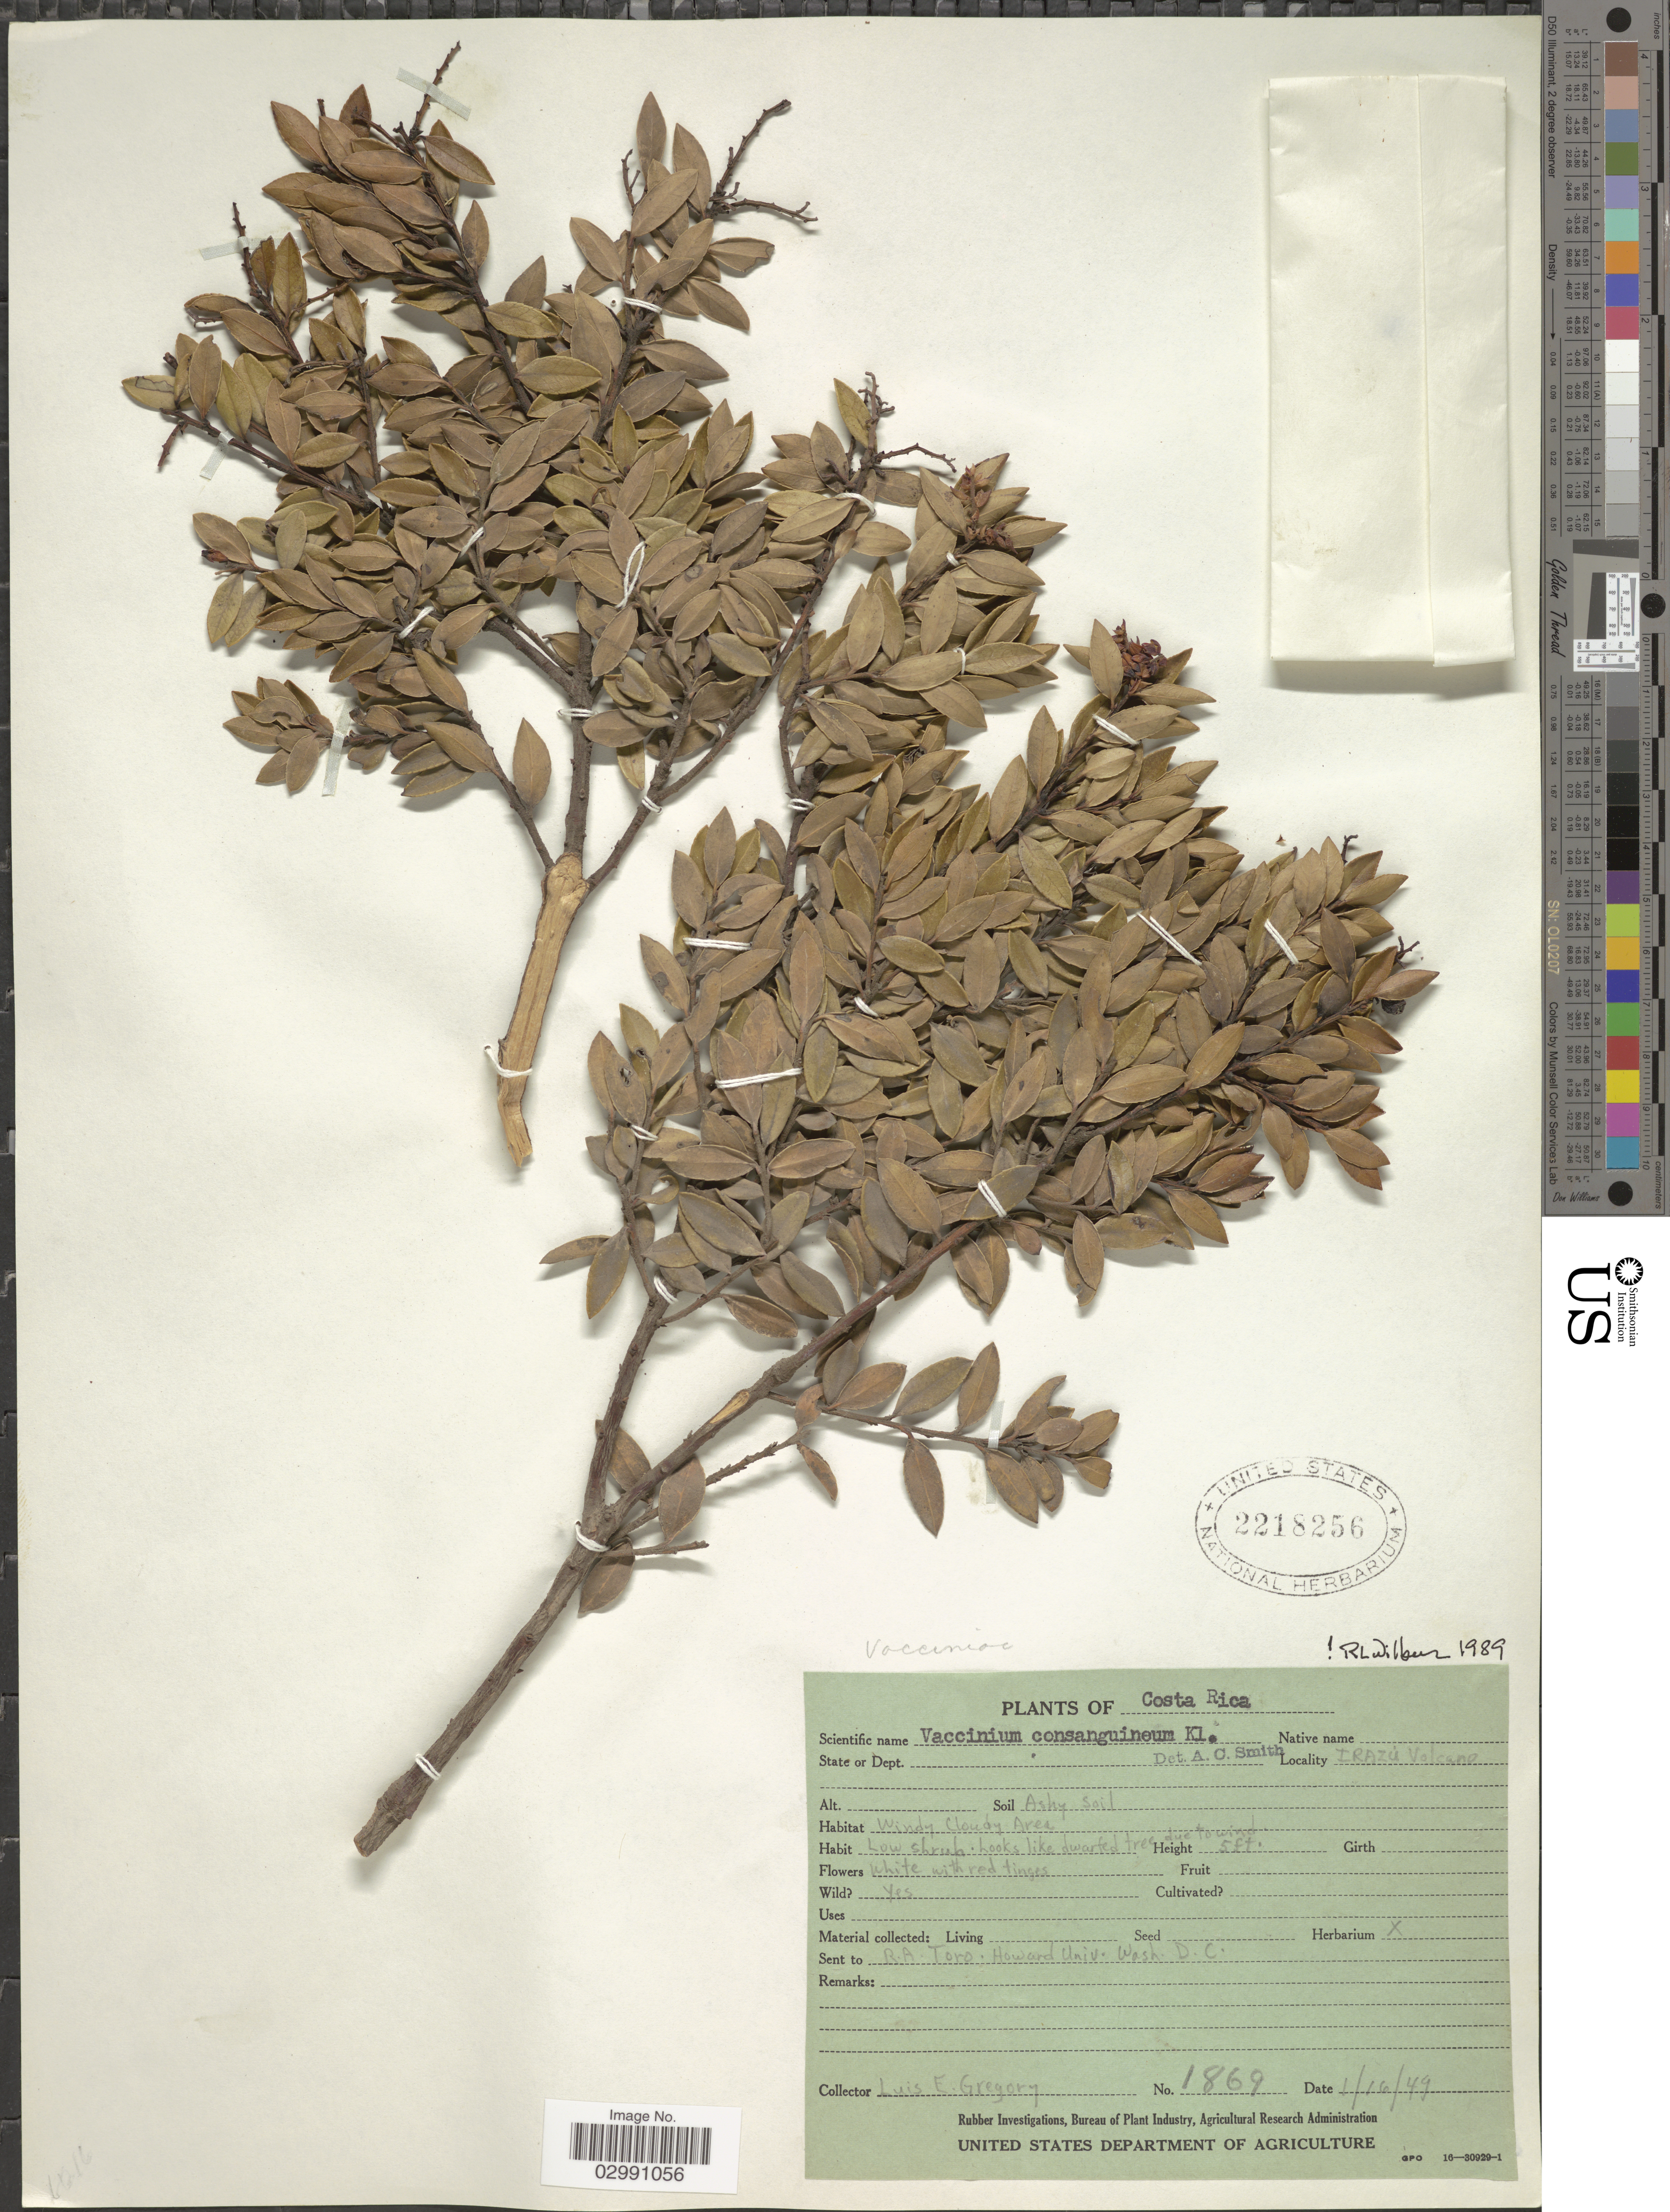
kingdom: Plantae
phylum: Tracheophyta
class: Magnoliopsida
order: Ericales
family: Ericaceae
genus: Vaccinium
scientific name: Vaccinium consanguineum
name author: Klotzsch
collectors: L. E. Gregory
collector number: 1869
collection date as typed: Transcribed d/m/y: 16/1/49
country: Costa Rica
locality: Irazú Volcano.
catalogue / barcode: US 2218256